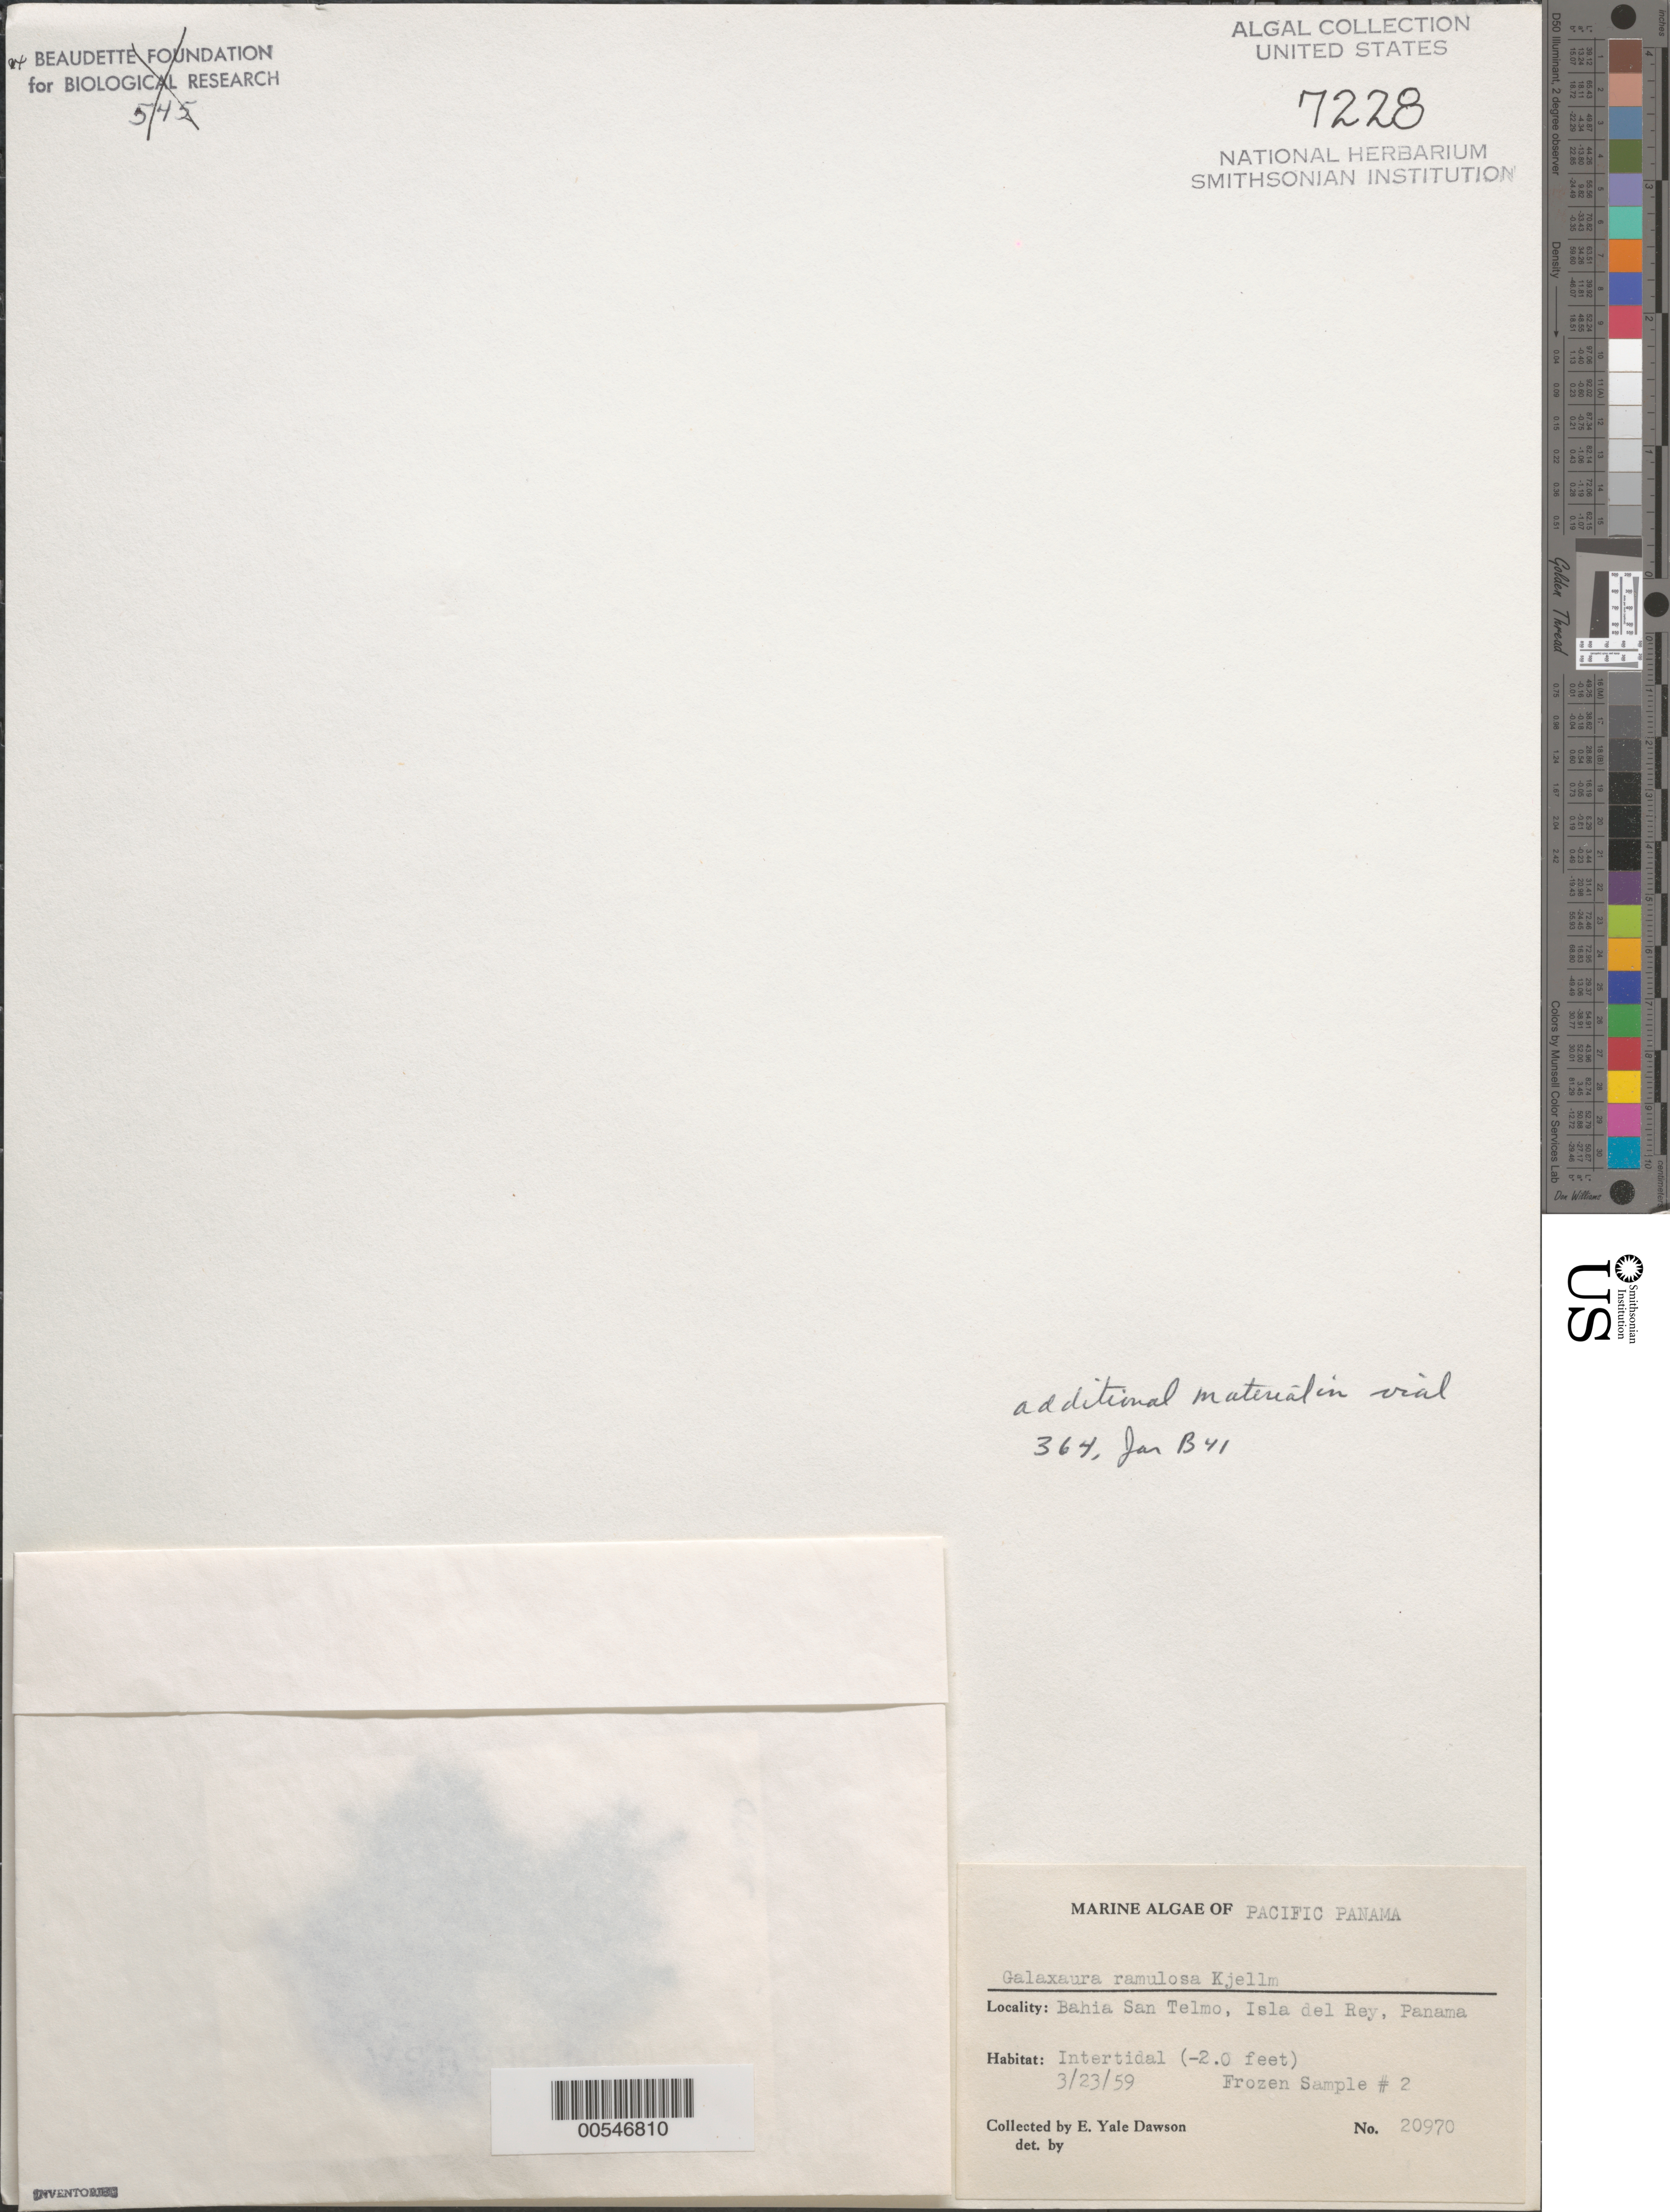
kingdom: Plantae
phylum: Rhodophyta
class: Florideophyceae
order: Nemaliales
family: Galaxauraceae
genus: Galaxaura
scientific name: Galaxaura rugosa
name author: (Ellis & Sol.) J.V.Lamouroux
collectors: E. Y. Dawson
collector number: EYD 20970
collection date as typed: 23 Mar 1959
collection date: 1959-03-23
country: Panama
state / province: Panamá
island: del Rey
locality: Bahia San Telmo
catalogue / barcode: US 7228